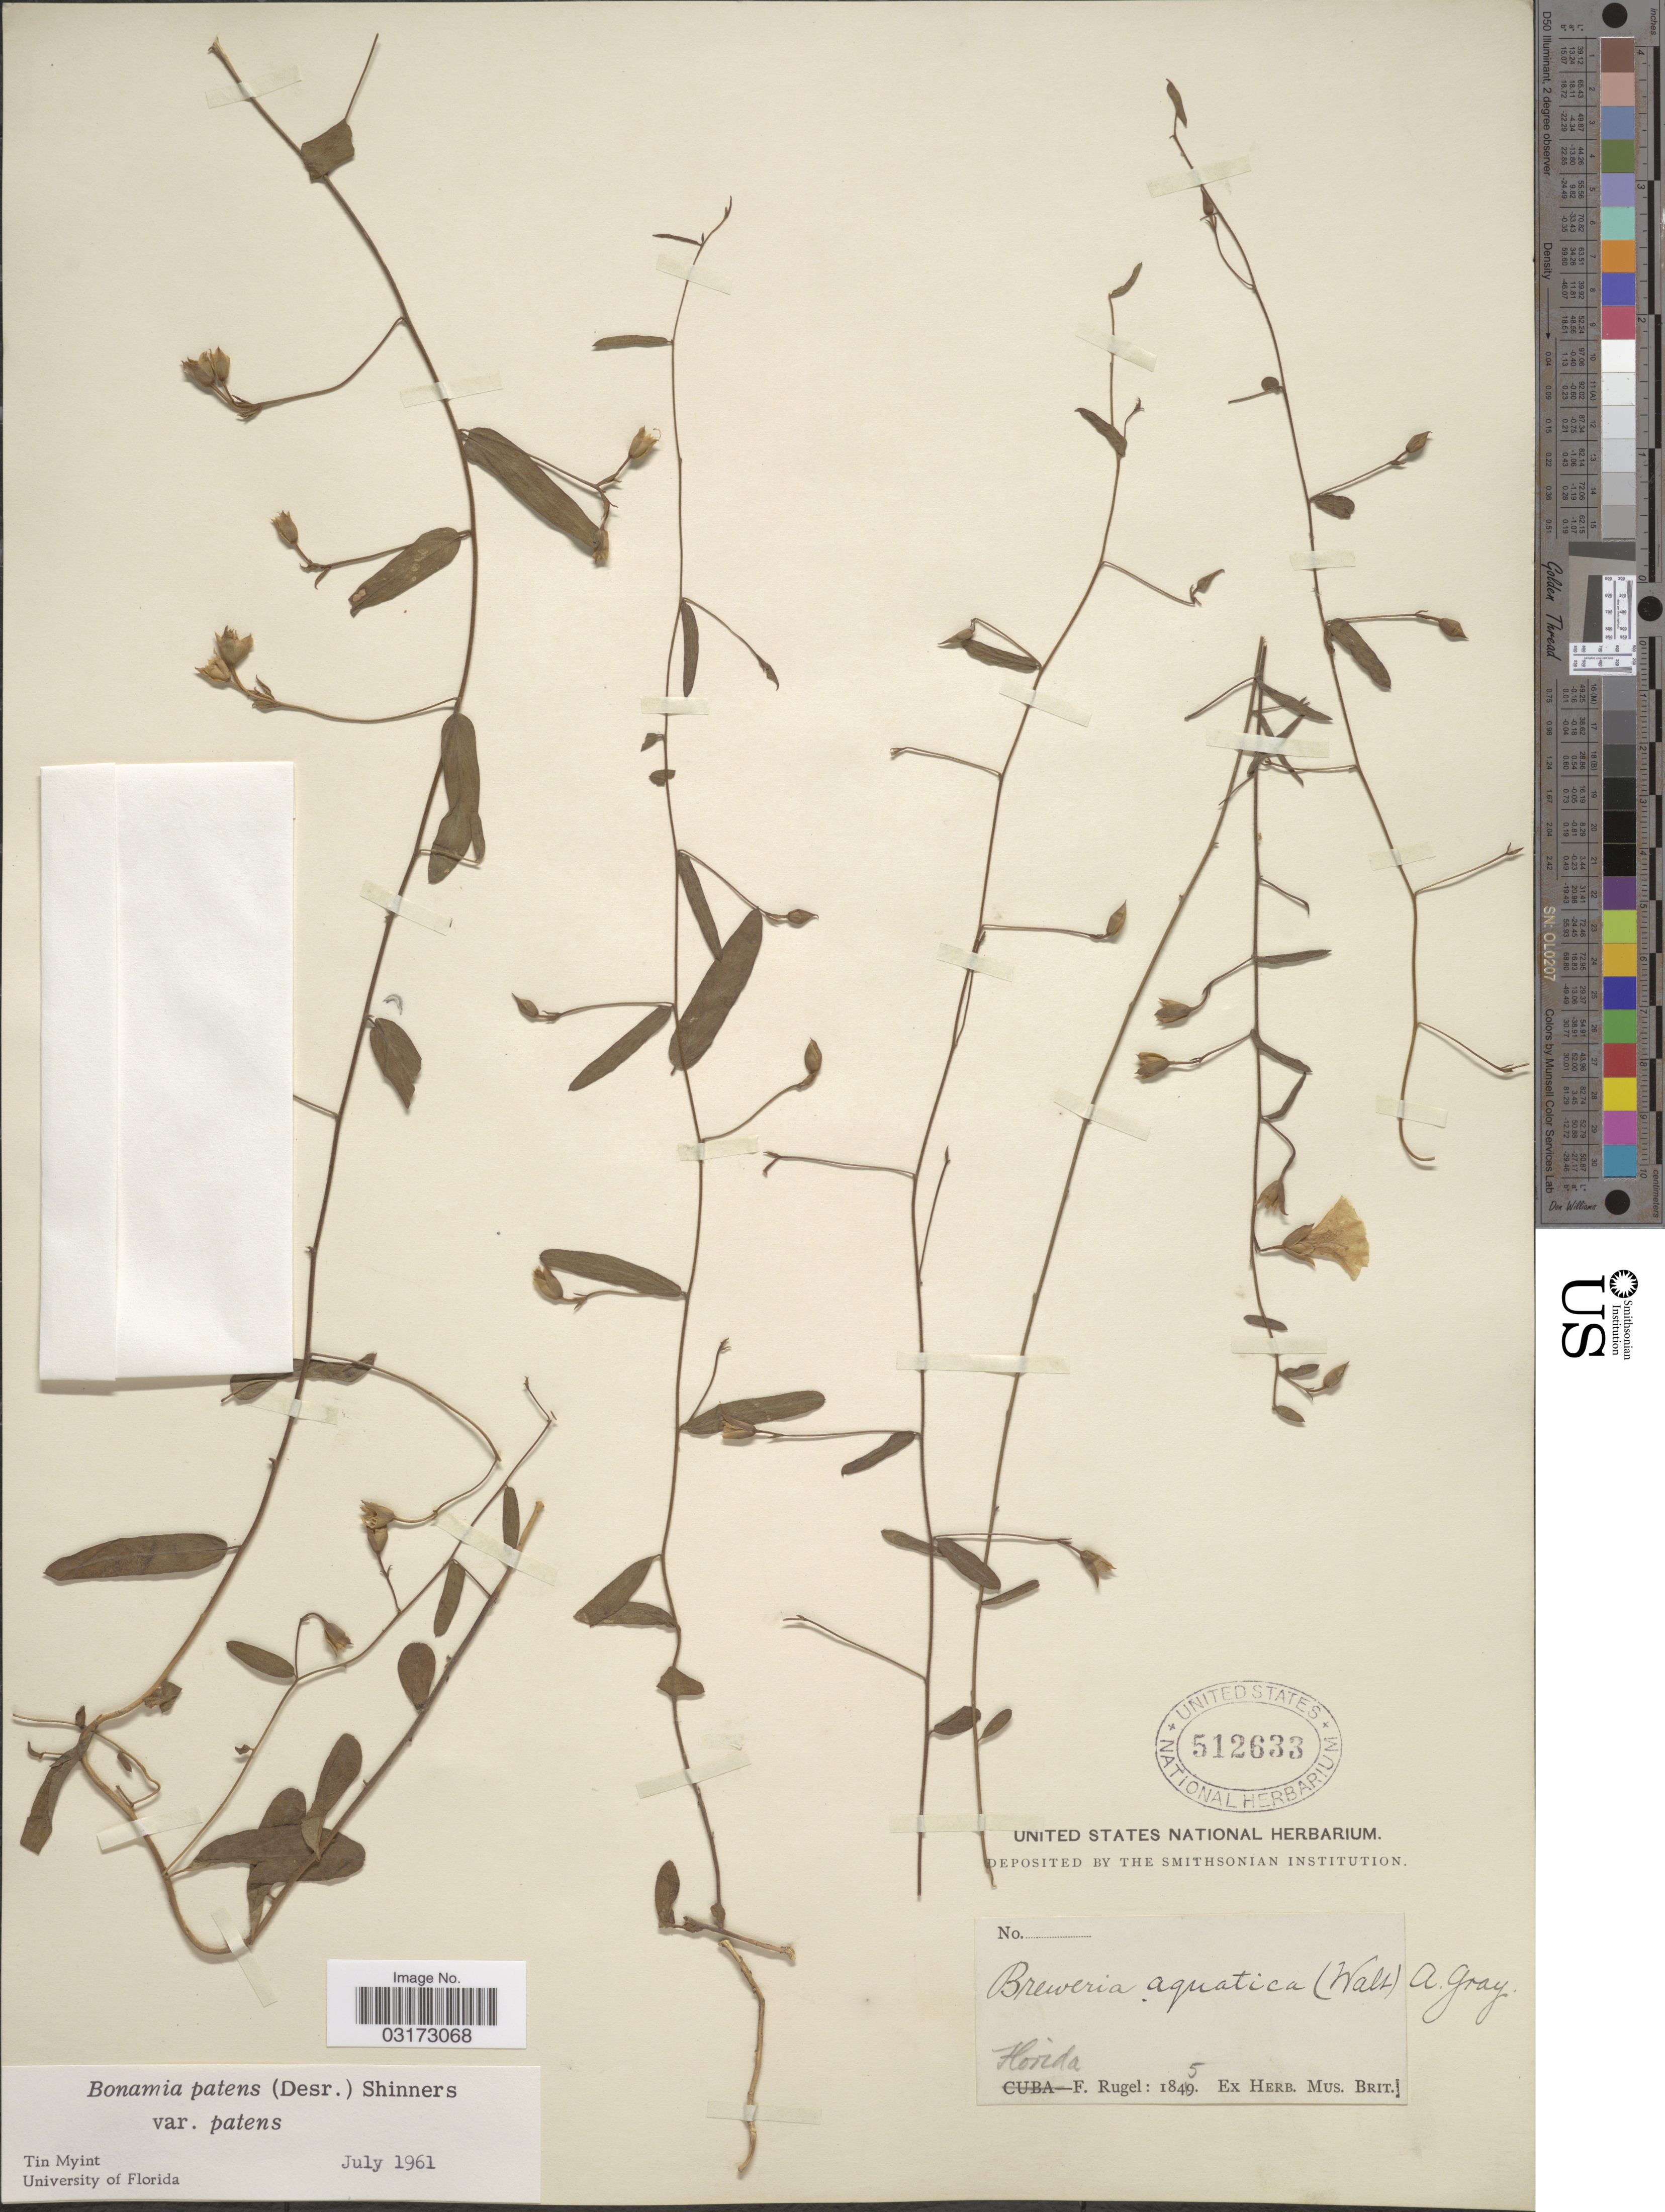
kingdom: Plantae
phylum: Tracheophyta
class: Magnoliopsida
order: Solanales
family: Convolvulaceae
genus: Stylisma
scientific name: Stylisma patens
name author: (Desr.) Myint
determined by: Strong, Mark T., (BOT), Smithsonian Institution - National Museum of Natural History (UNITED STATES)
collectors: F. Rugel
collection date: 1845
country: United States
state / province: Florida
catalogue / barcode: US 512633